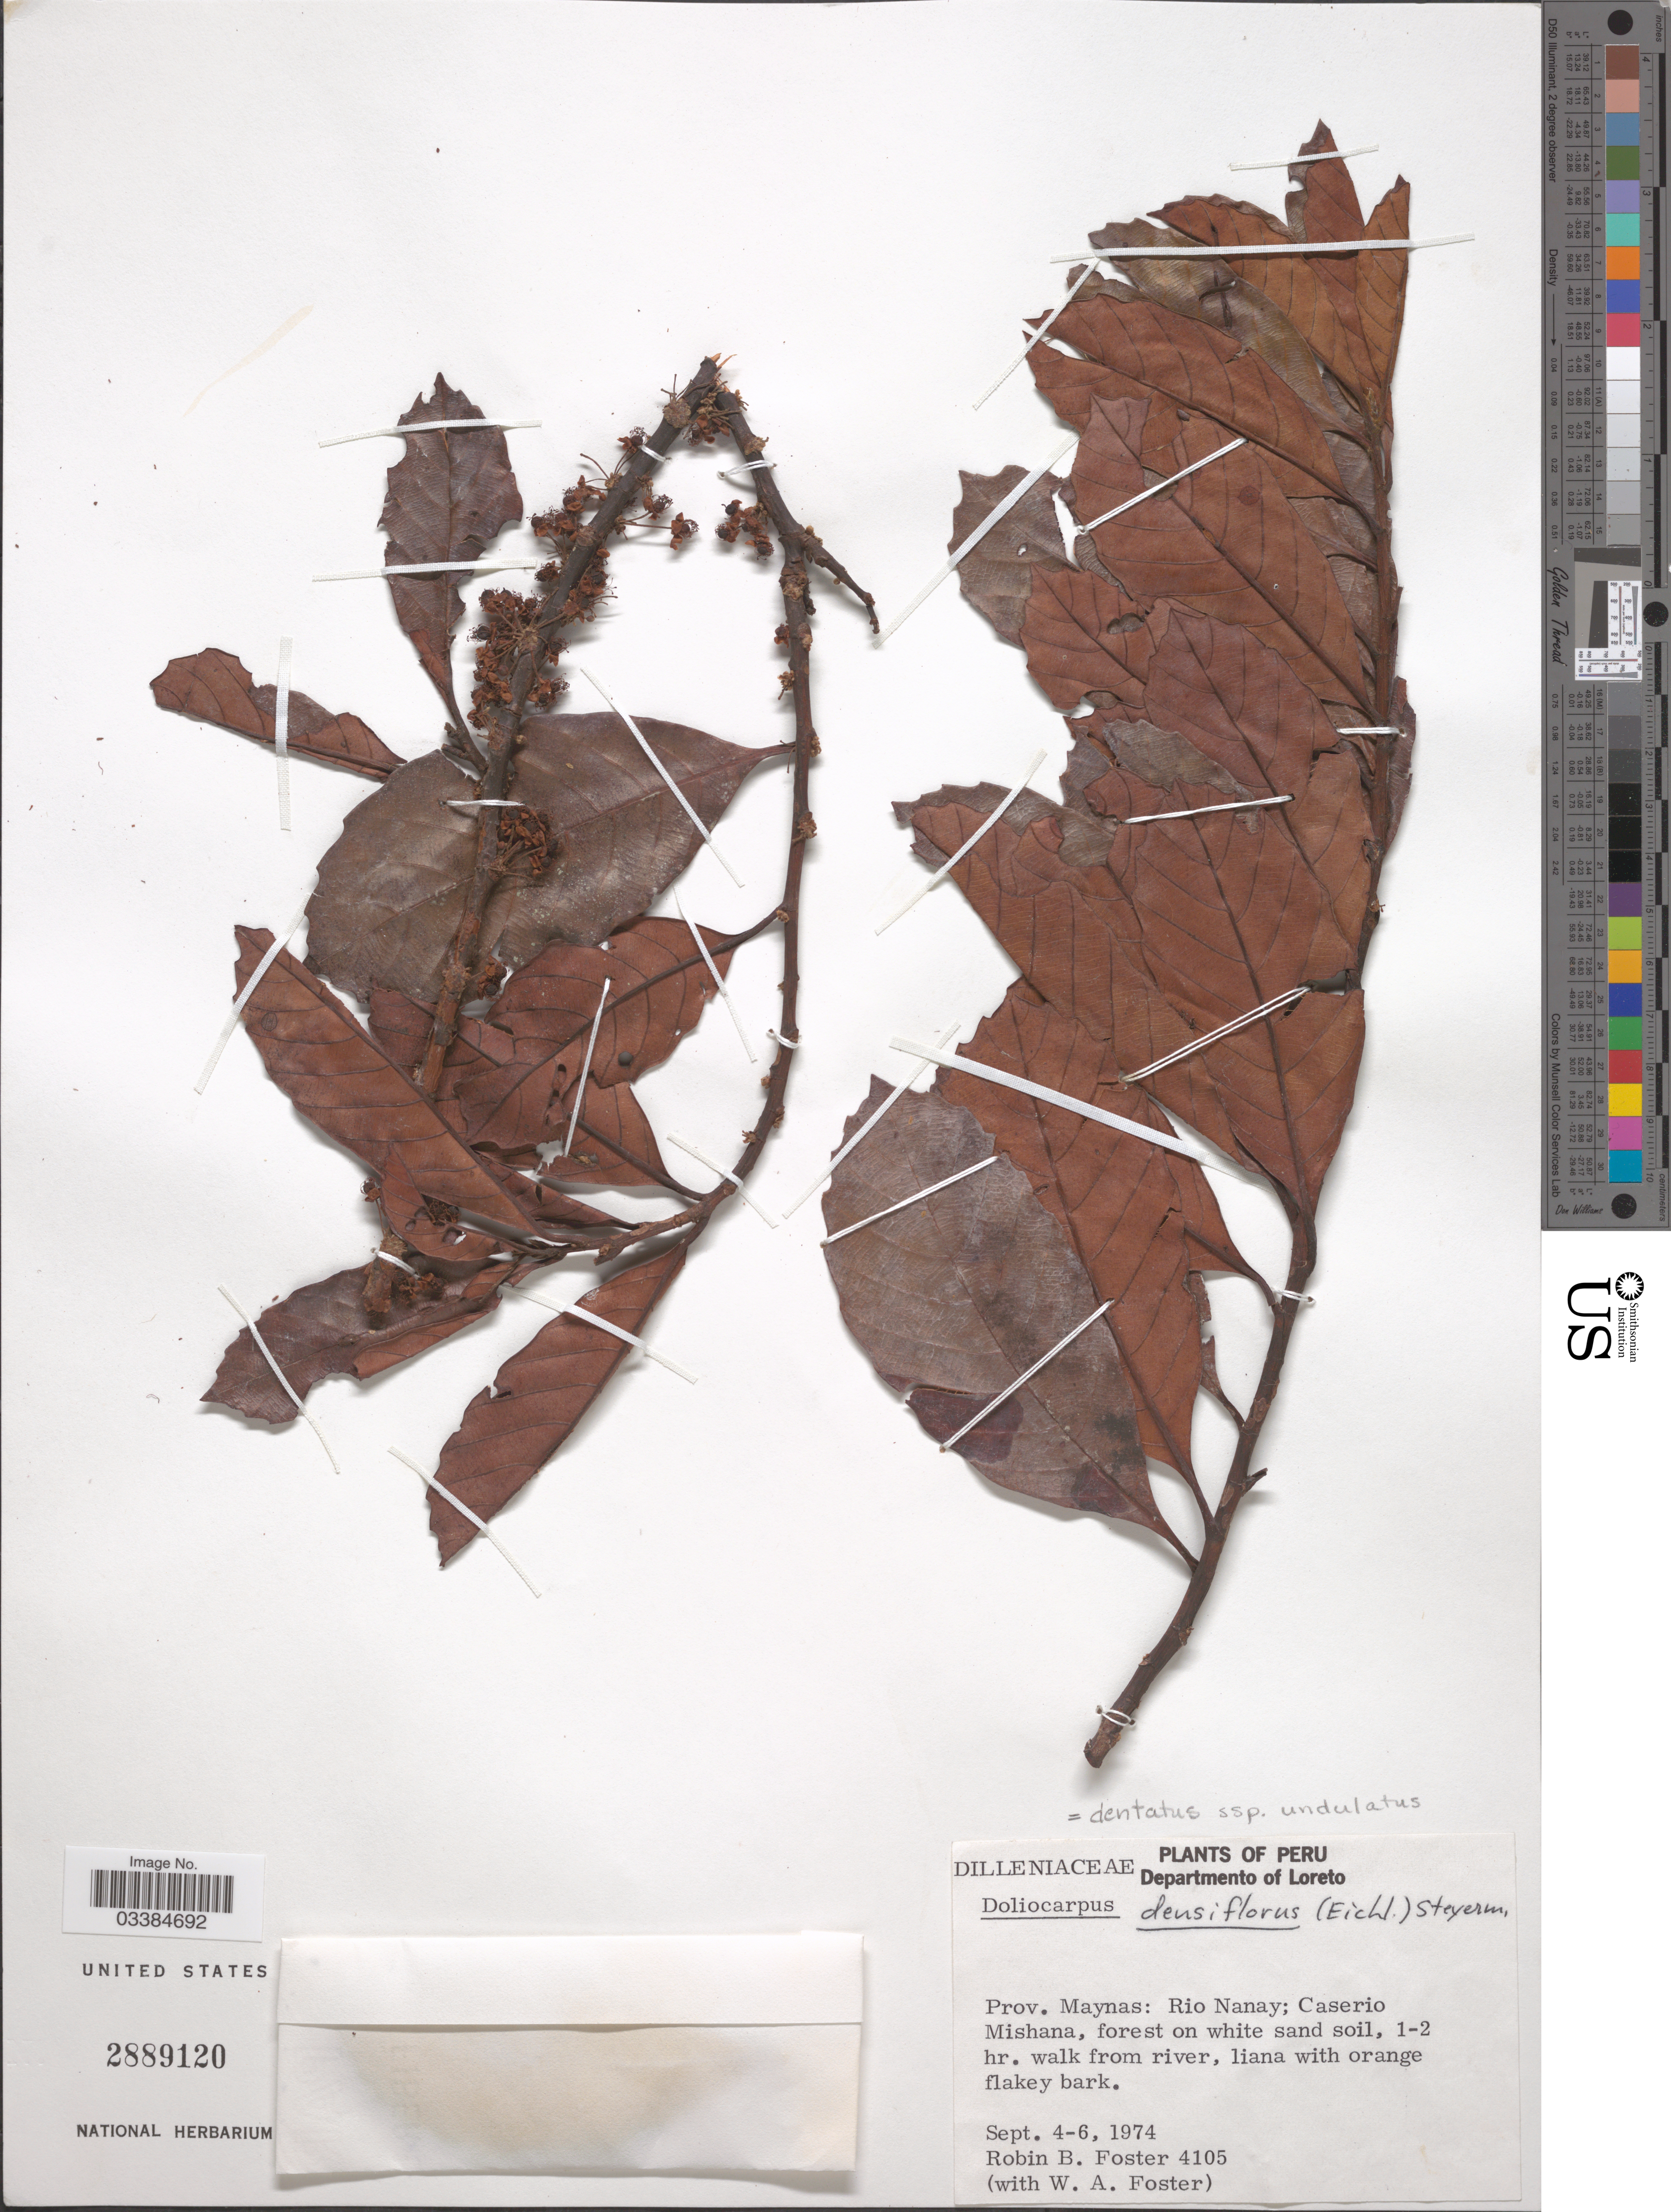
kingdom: Plantae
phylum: Tracheophyta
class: Magnoliopsida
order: Dilleniales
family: Dilleniaceae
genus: Doliocarpus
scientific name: Doliocarpus dentatus subsp. undulatus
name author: (Eichler) Kubitzki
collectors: R. B. Foster & W. Foster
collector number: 4105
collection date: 1974-09-04/1974-09-06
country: Peru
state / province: Loreto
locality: Departmento of Loreto. Prov. Maynas: Rio Nanay; Caserio Mishana.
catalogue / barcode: US 2889120